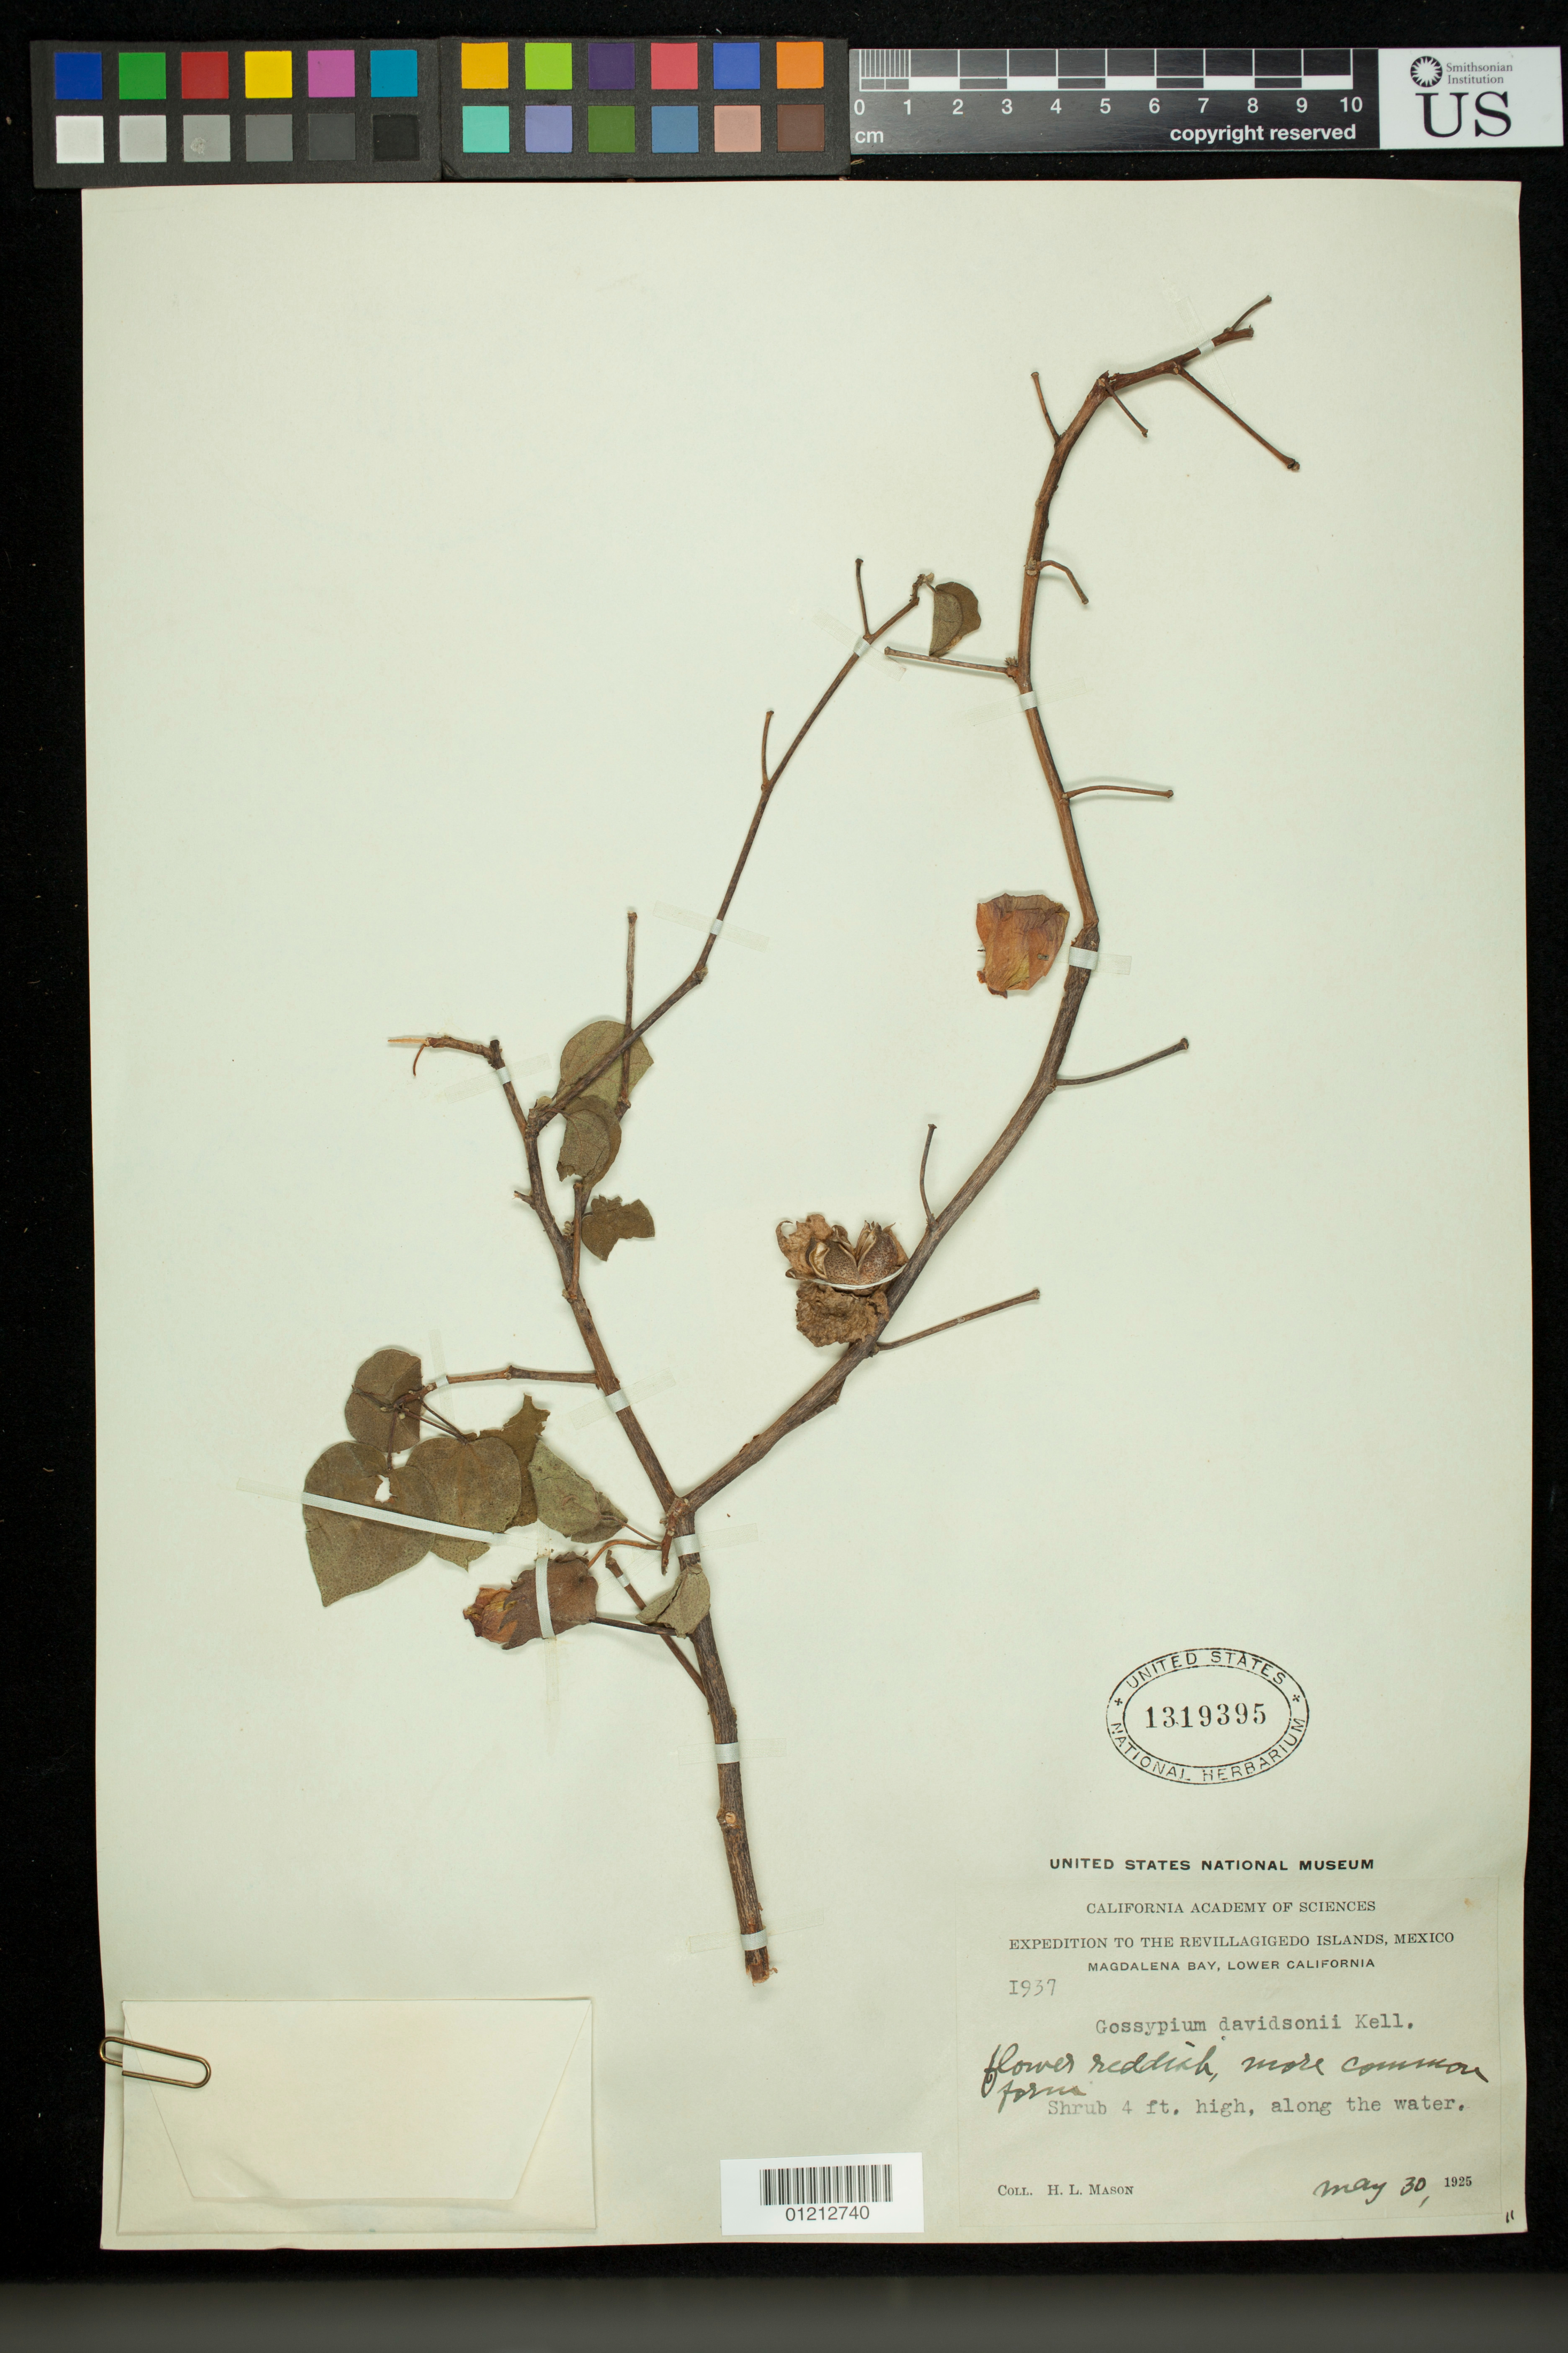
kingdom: Plantae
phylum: Tracheophyta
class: Magnoliopsida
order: Malvales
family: Malvaceae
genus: Gossypium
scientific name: Gossypium davidsonii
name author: Kellogg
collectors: H. L. Mason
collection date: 1925-05-30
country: Mexico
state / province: Baja California Sur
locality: Comondu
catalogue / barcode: US 1319395